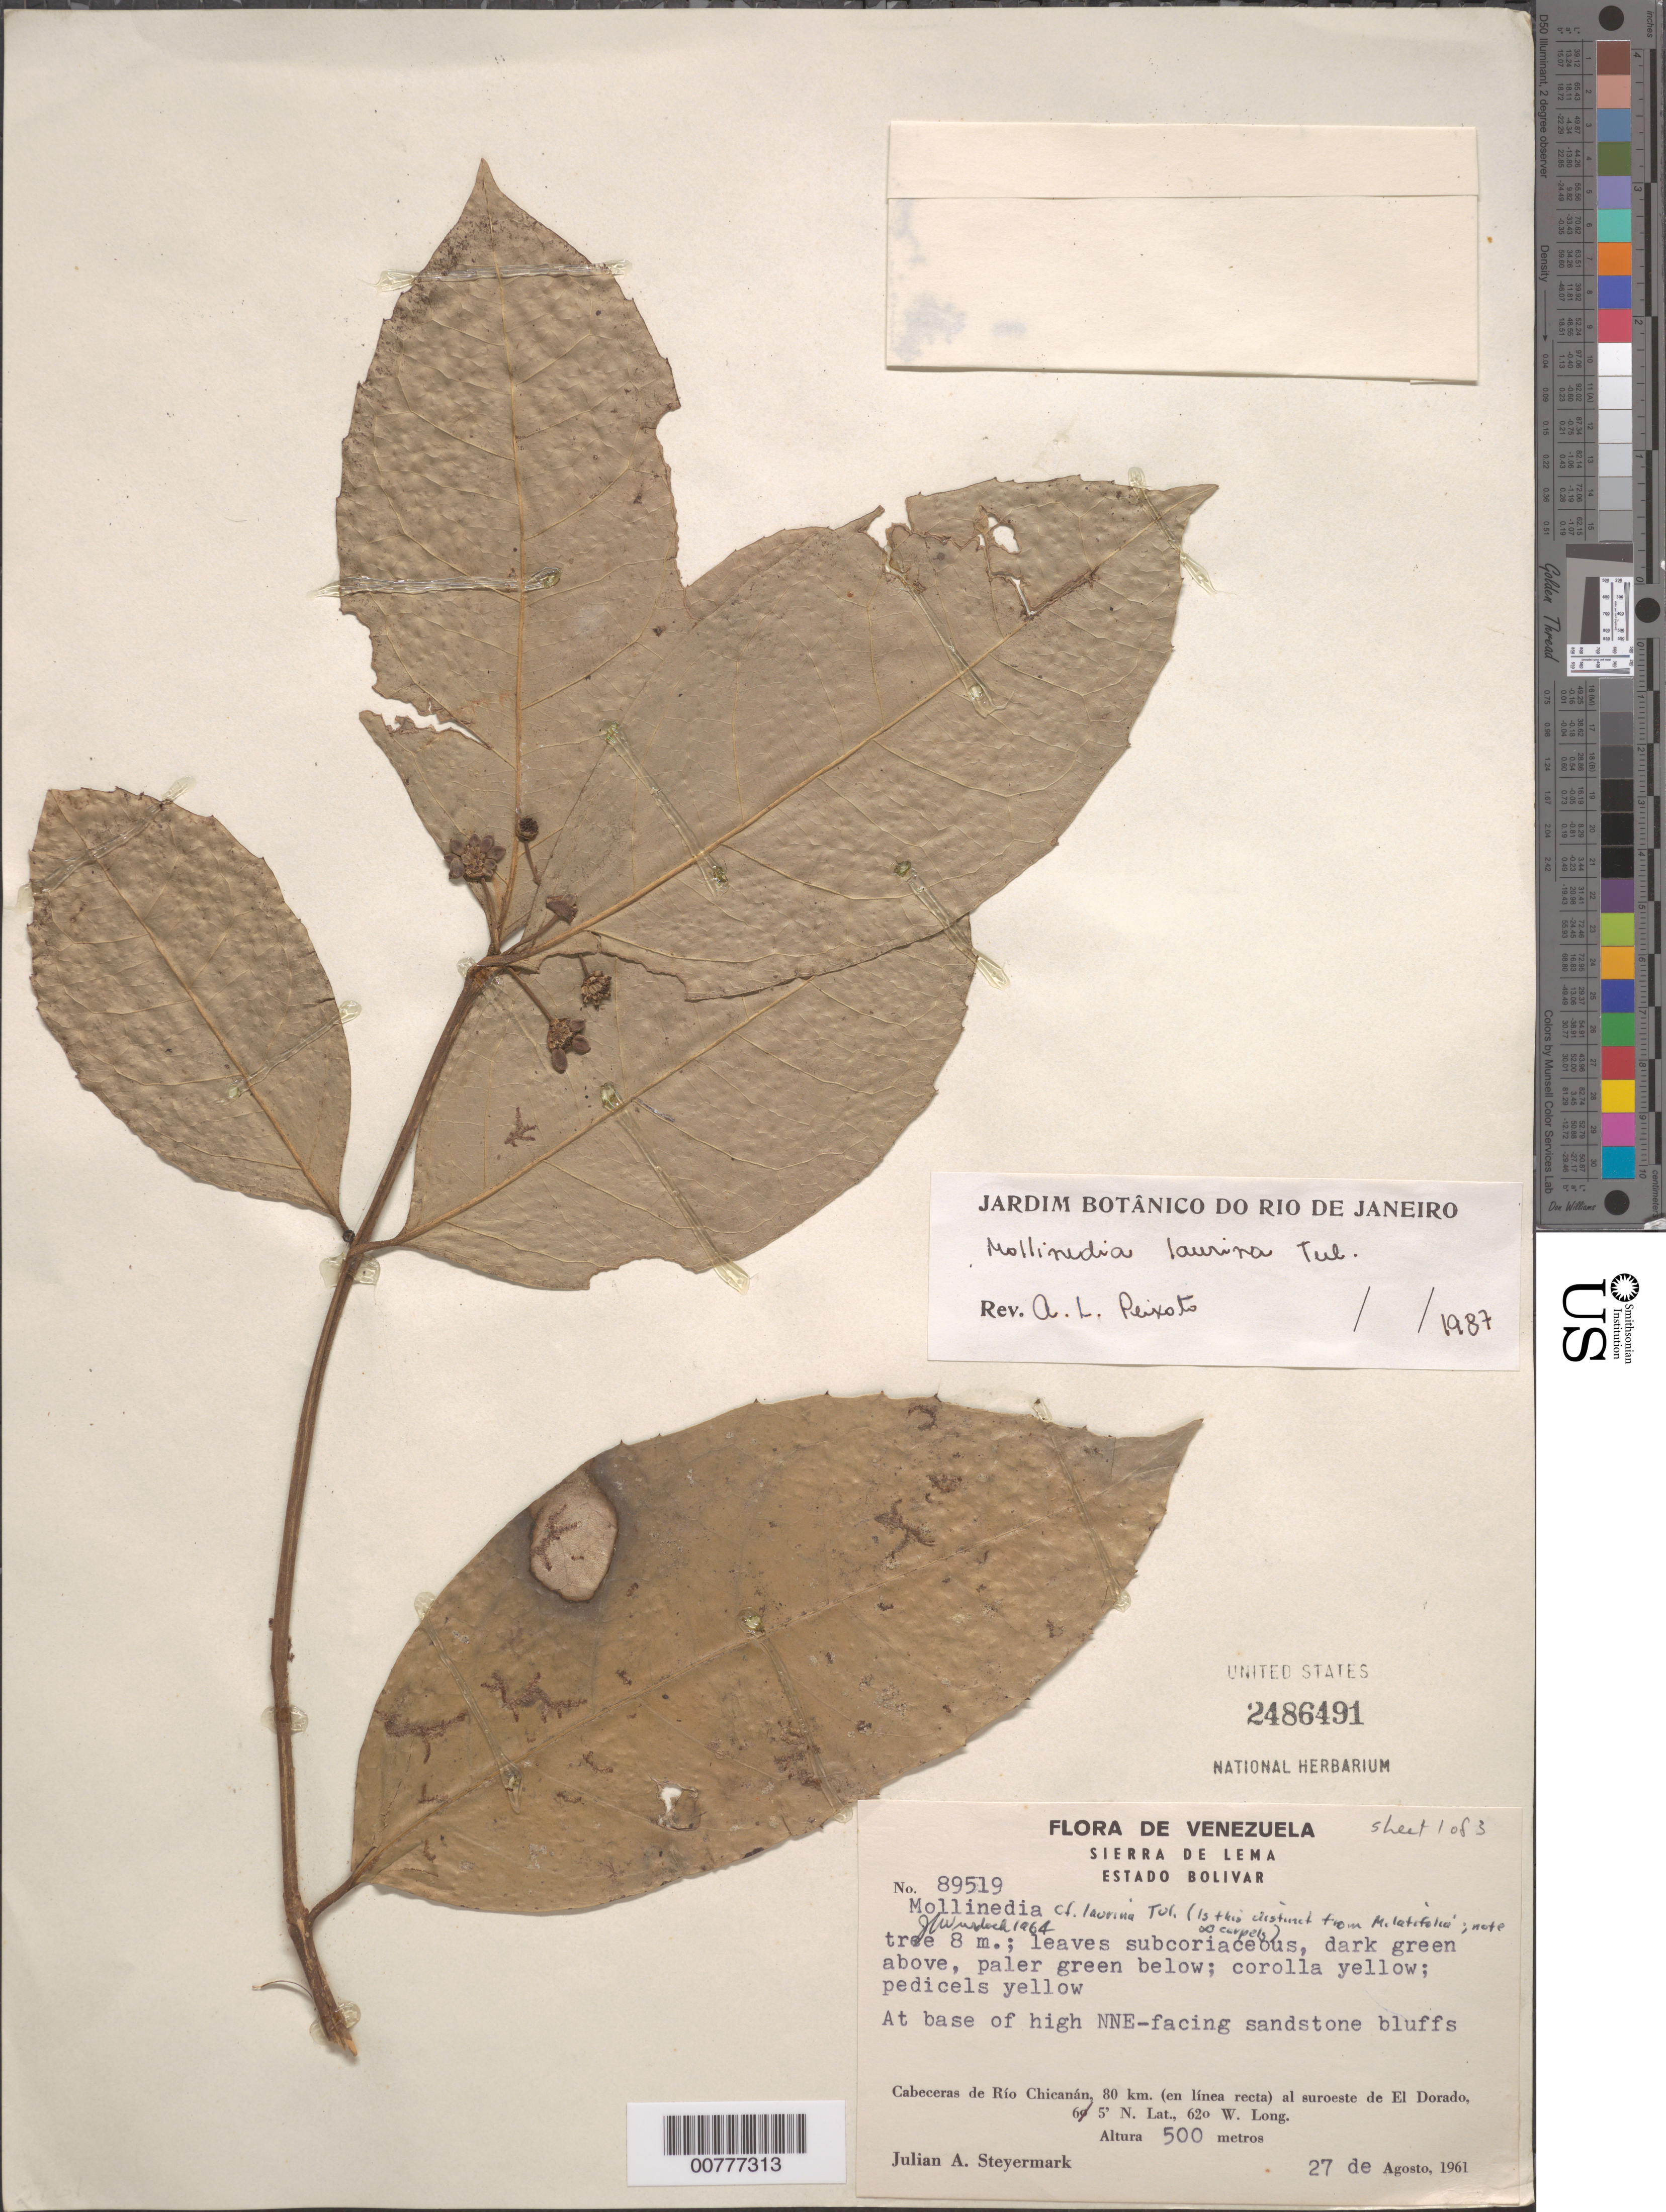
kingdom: Plantae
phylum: Tracheophyta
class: Magnoliopsida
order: Laurales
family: Monimiaceae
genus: Mollinedia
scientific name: Mollinedia laurina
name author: Tul.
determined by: Peixoto, A. L.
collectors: J. Steyermark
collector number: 89519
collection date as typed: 27-Aug-61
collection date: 1961-08-27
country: Venezuela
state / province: Bolívar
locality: Sierra de Lema, Cabeceras de Río Chicanán, 80 km in straight line to SW of El Dorado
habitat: Base of high sandstone bluffs facing NNE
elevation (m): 500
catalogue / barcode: US 2486491